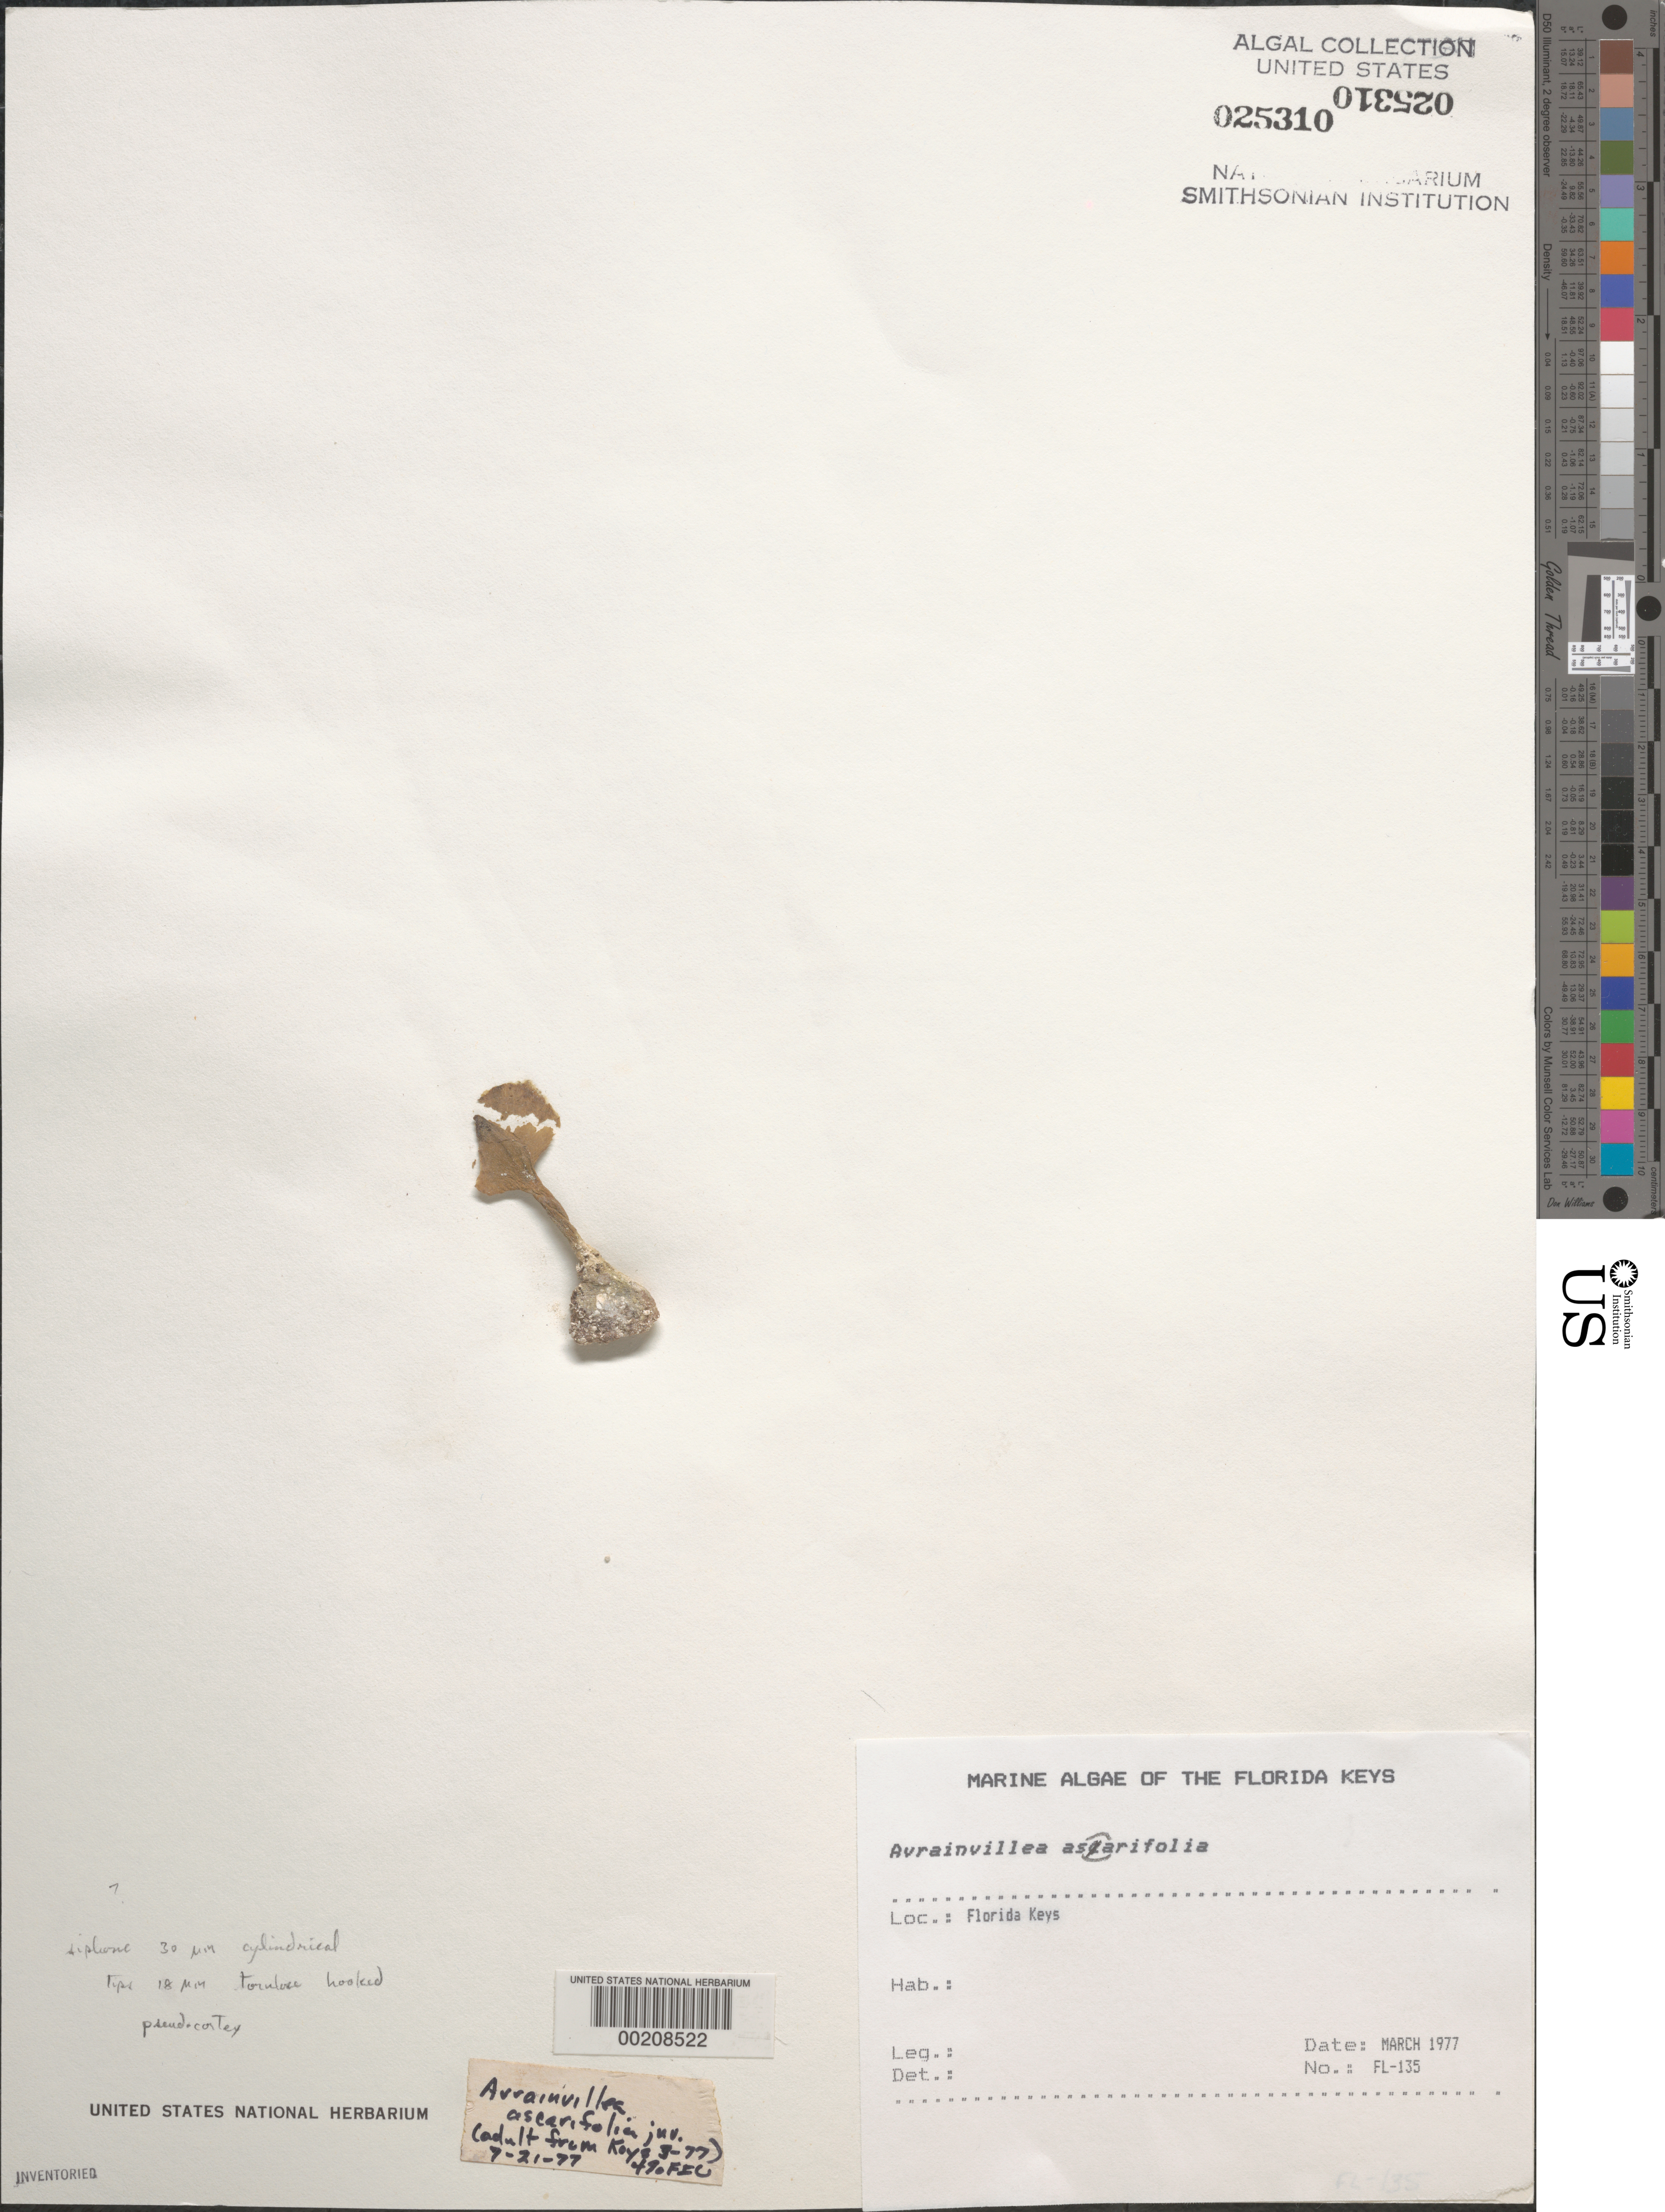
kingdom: Plantae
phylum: Chlorophyta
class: Ulvophyceae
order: Bryopsidales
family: Dichotomosiphonaceae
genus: Avrainvillea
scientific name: Avrainvillea asarifolia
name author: Børgesen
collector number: FL-135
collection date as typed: Mar 1977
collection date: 1977-03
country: United States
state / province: Florida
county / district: Monroe County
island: Florida Keys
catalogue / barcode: US 25310